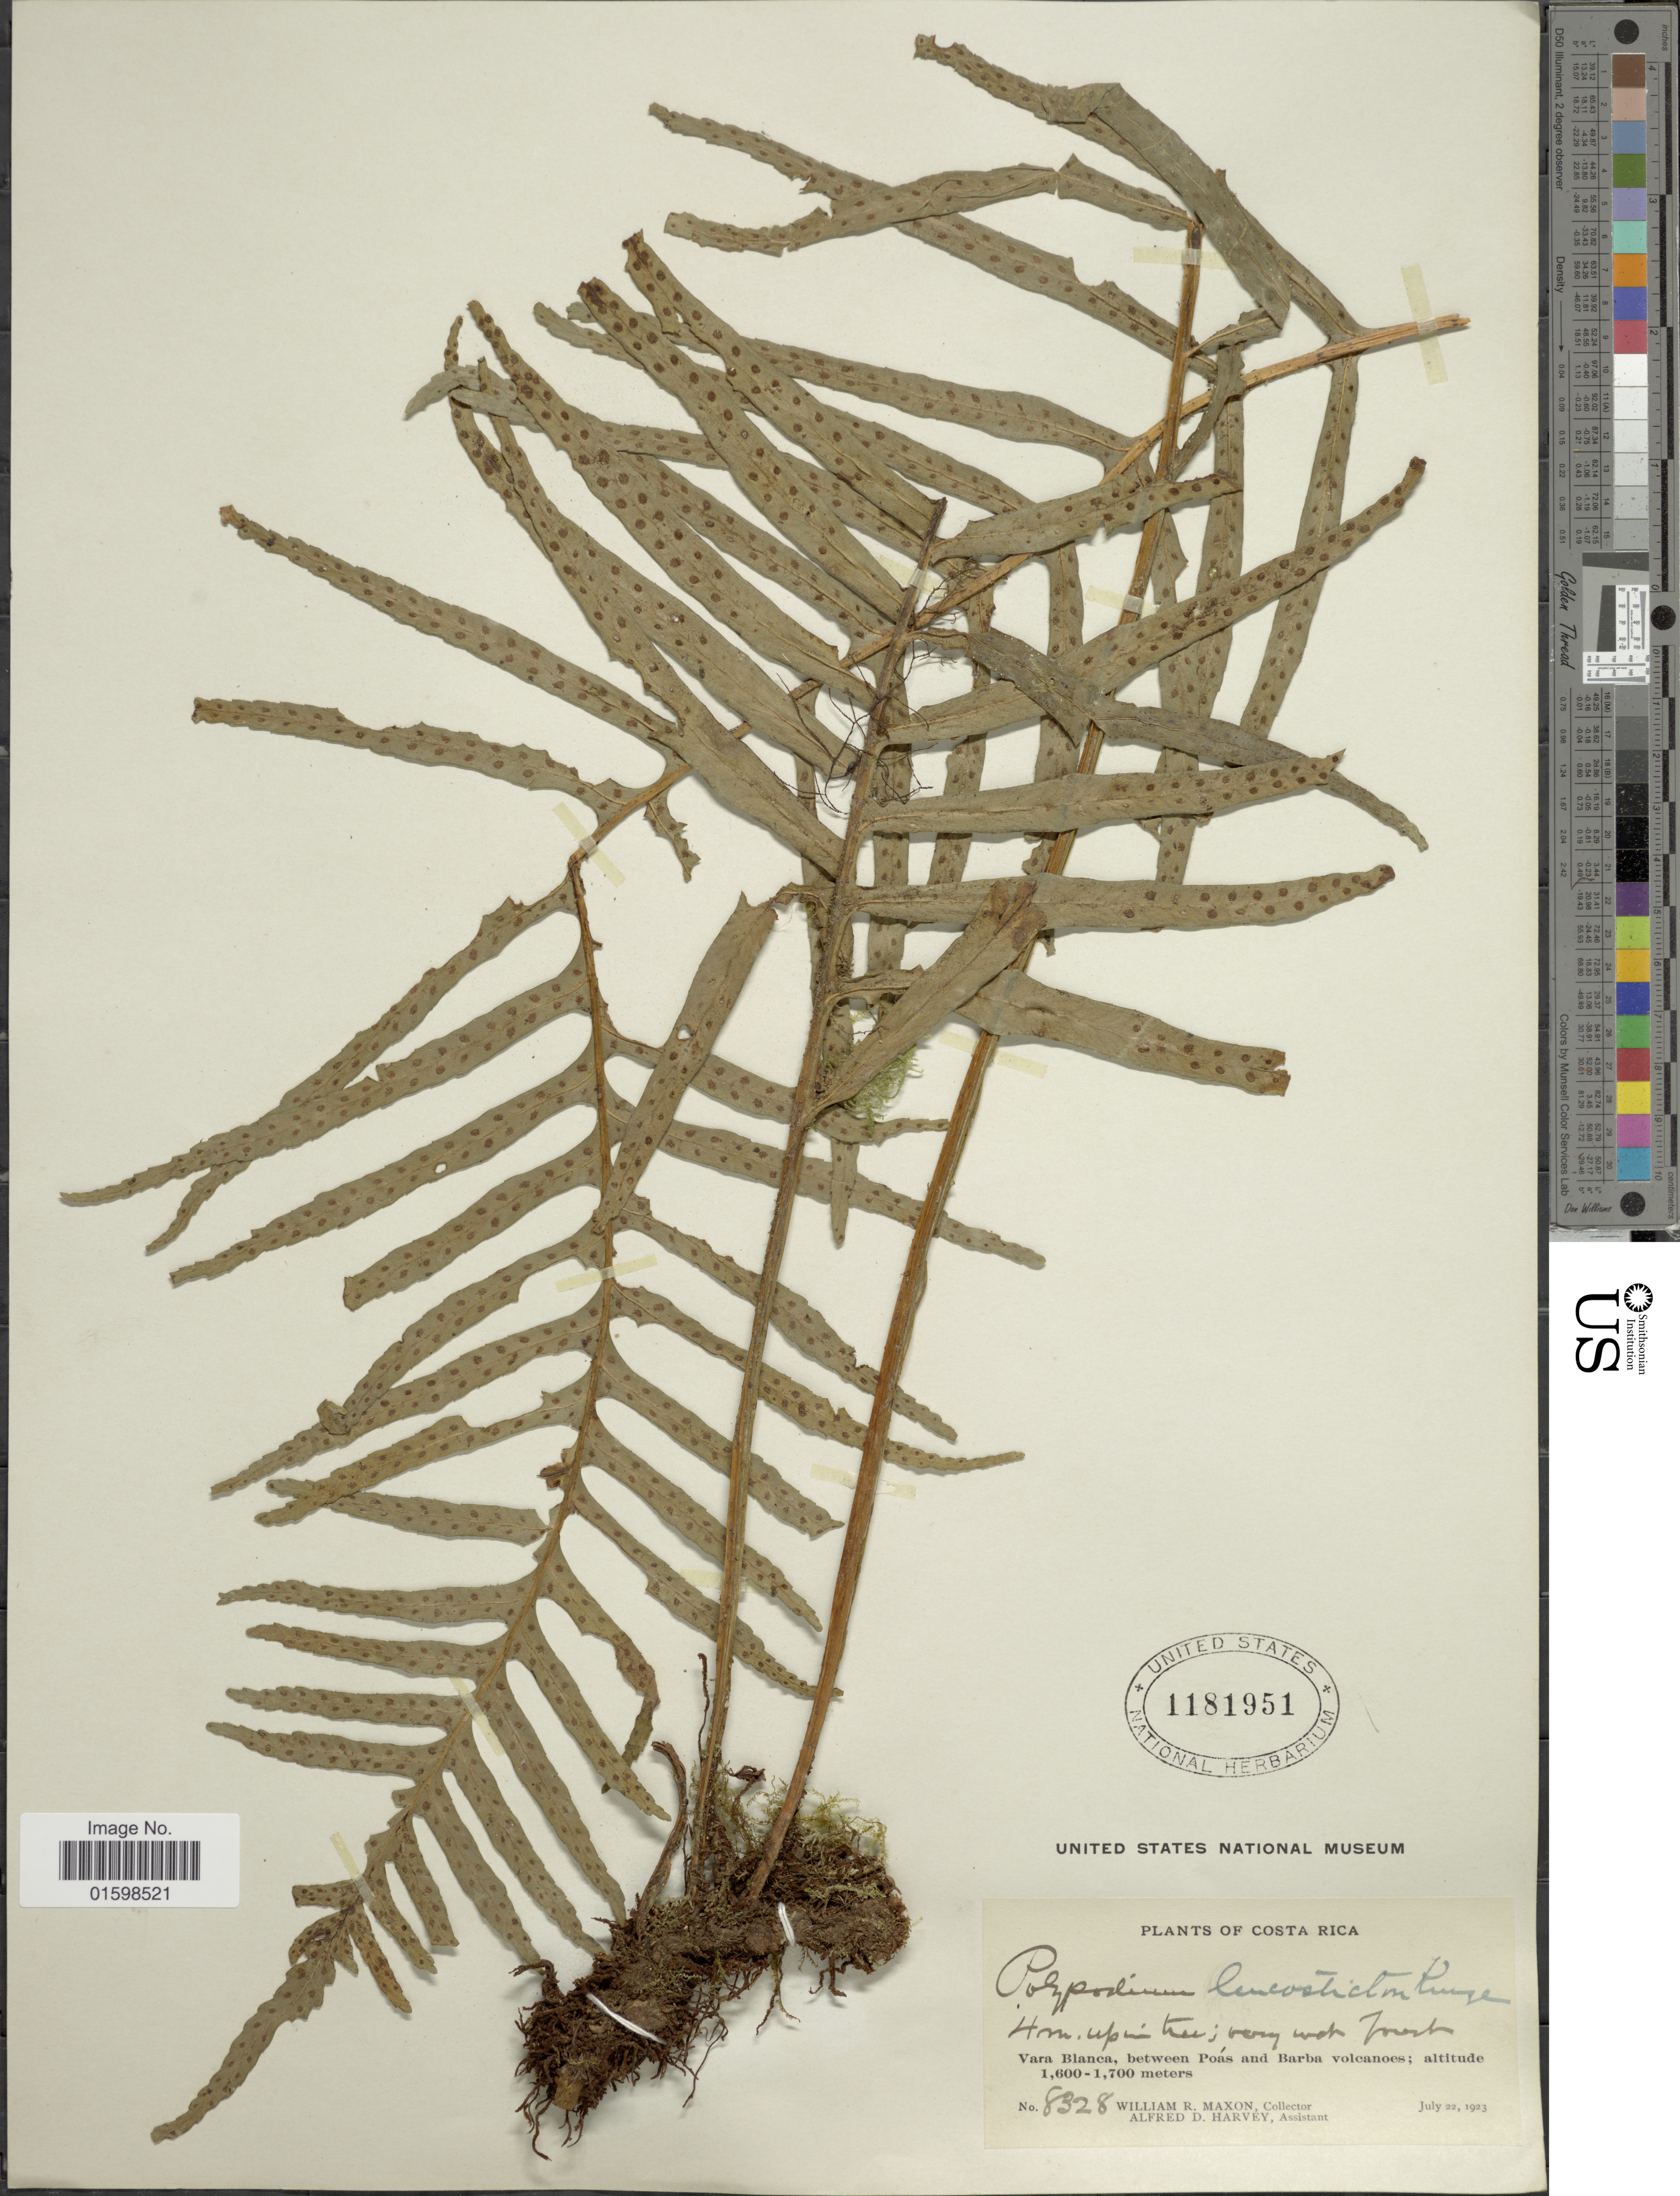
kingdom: Plantae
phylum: Tracheophyta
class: Polypodiopsida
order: Polypodiales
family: Polypodiaceae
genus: Pleopeltis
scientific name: Pleopeltis remota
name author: (Desv.) A.R. Sm.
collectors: W. R. Maxon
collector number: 8328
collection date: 1923-07-22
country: Costa Rica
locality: Vara Blanca, between Poás and Barba volcanoes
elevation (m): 1600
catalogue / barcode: US 1181951